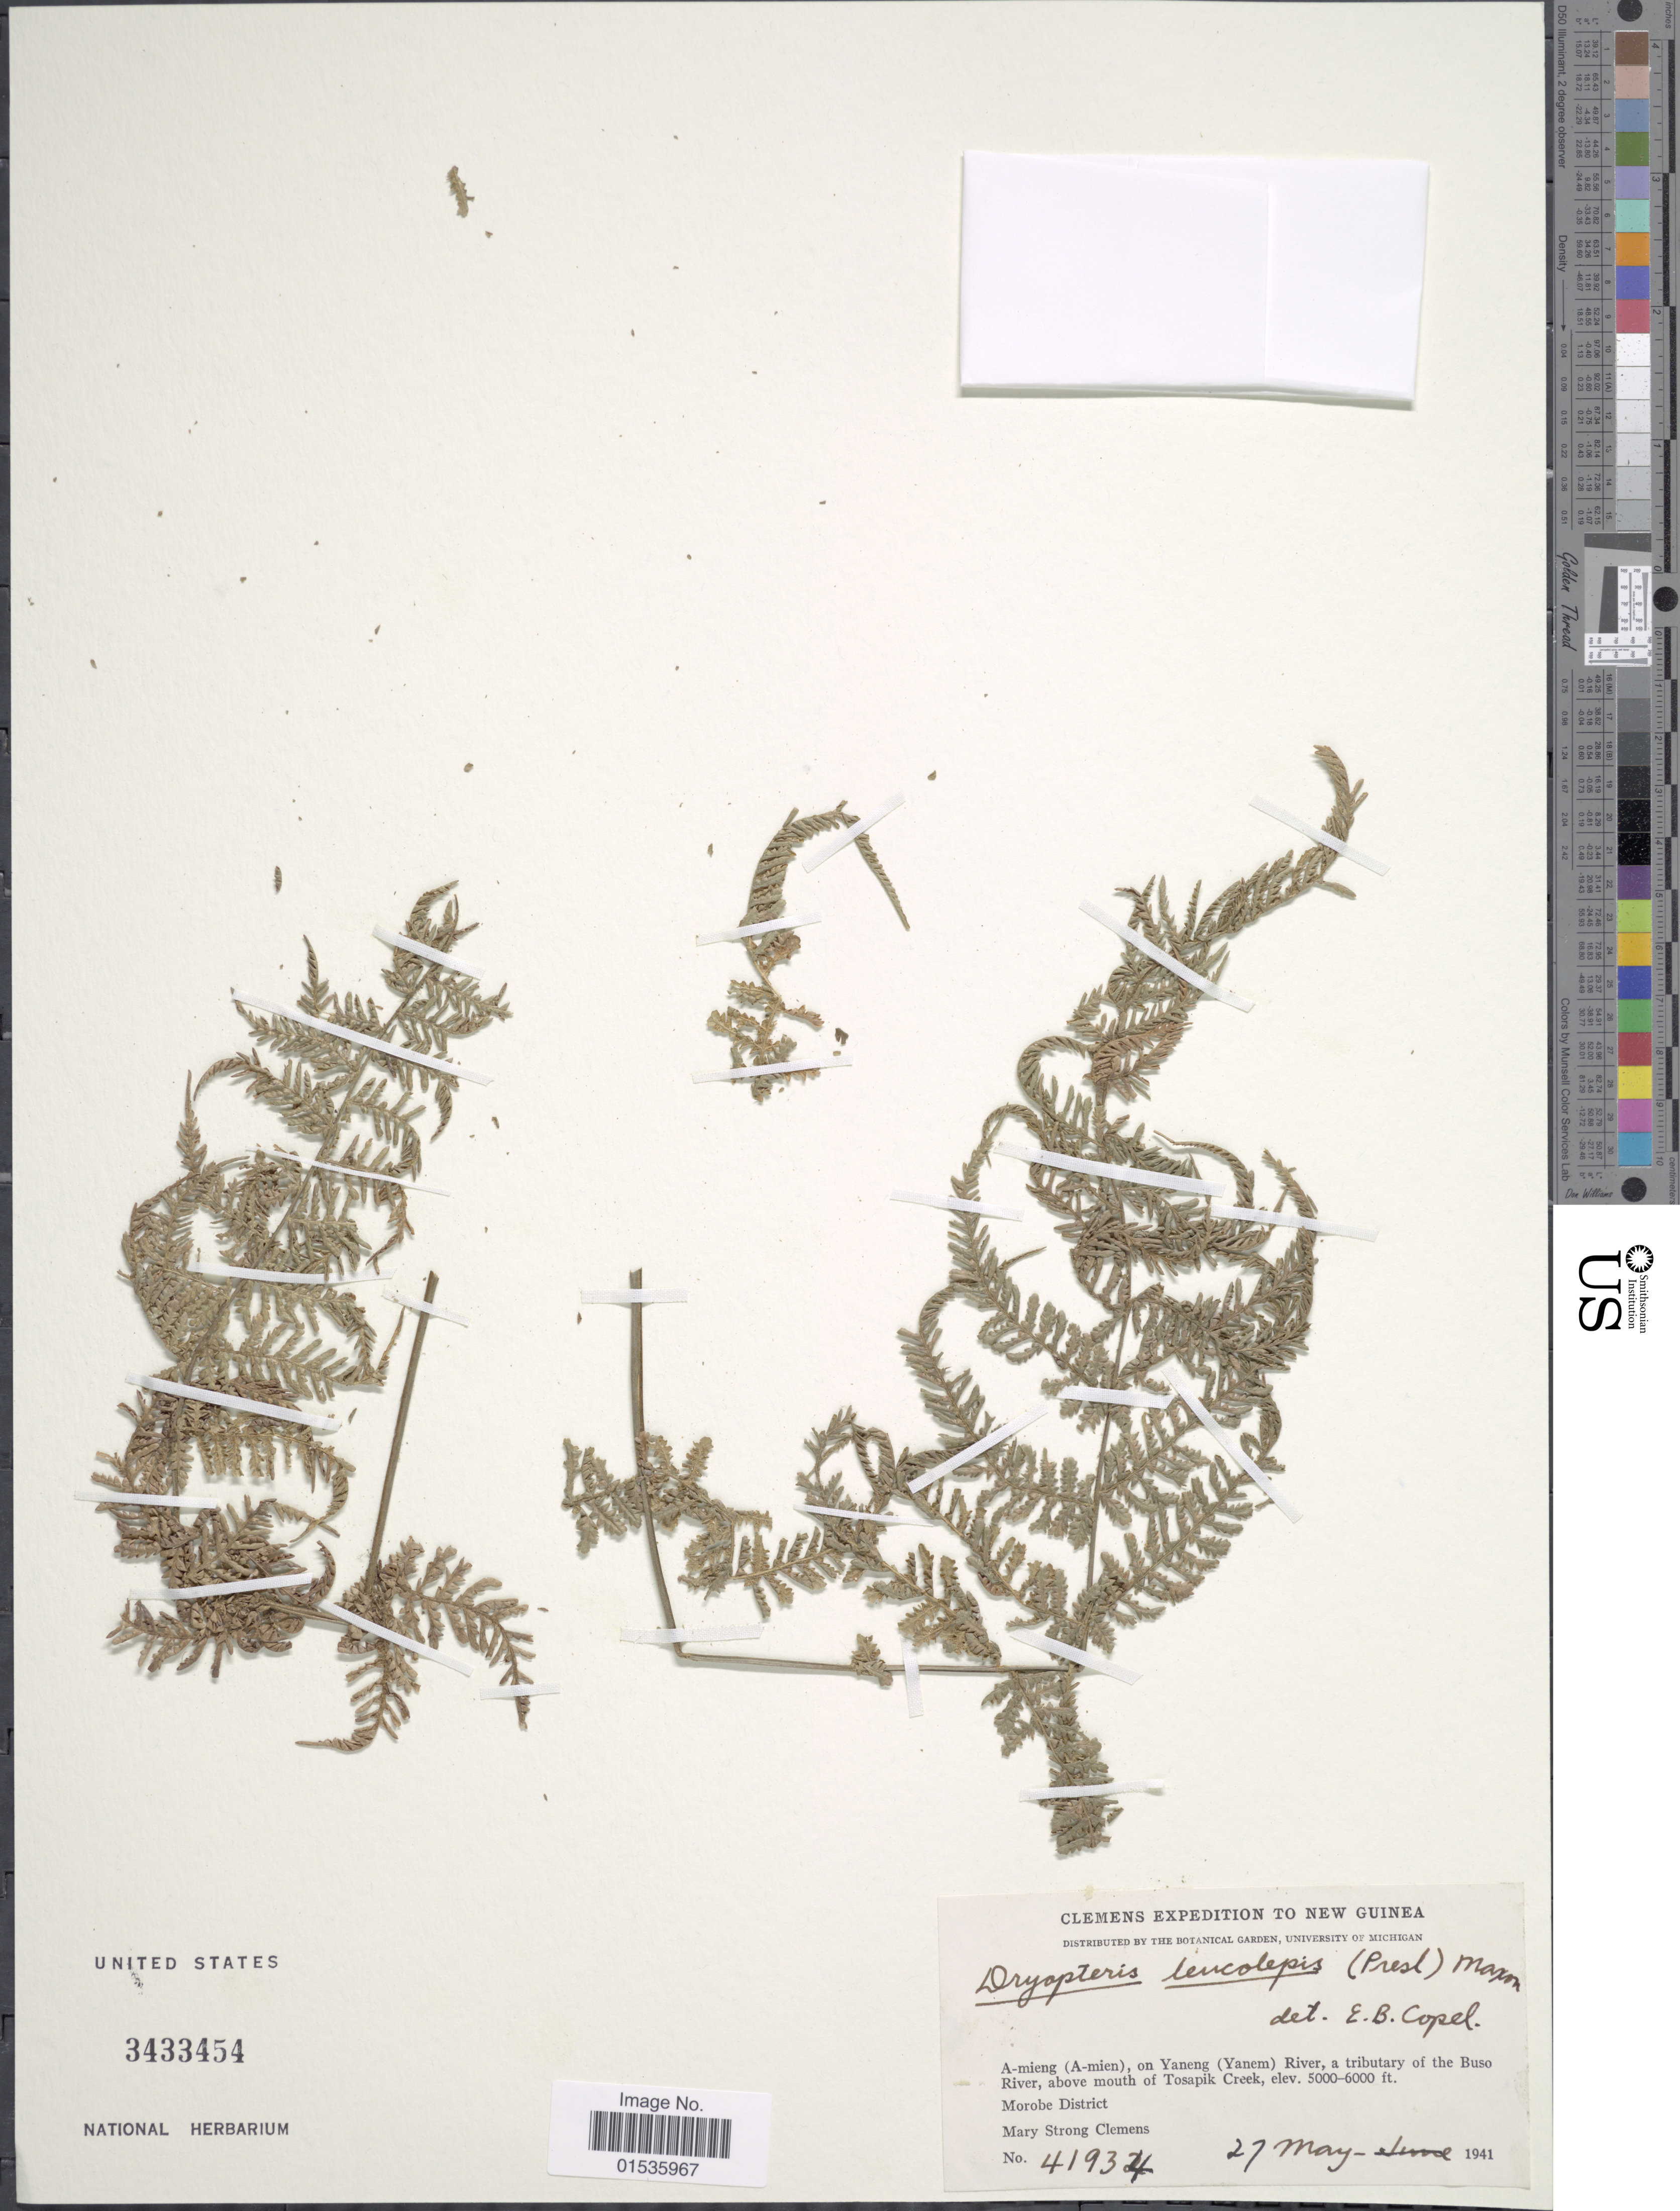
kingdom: Plantae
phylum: Tracheophyta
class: Polypodiopsida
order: Polypodiales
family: Thelypteridaceae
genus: Macrothelypteris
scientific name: Macrothelypteris polypodioides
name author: (Hook.) Holttum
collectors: M. S. Clemens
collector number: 41934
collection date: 1941-05-27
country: Papua New Guinea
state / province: Morobe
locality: New Guinea, A-mineg (A-mien), on Yaneng (Yanem) River, a tributary of the Buso River, above mouth of Tosapik Creek.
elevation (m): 1524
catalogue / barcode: US 3433454